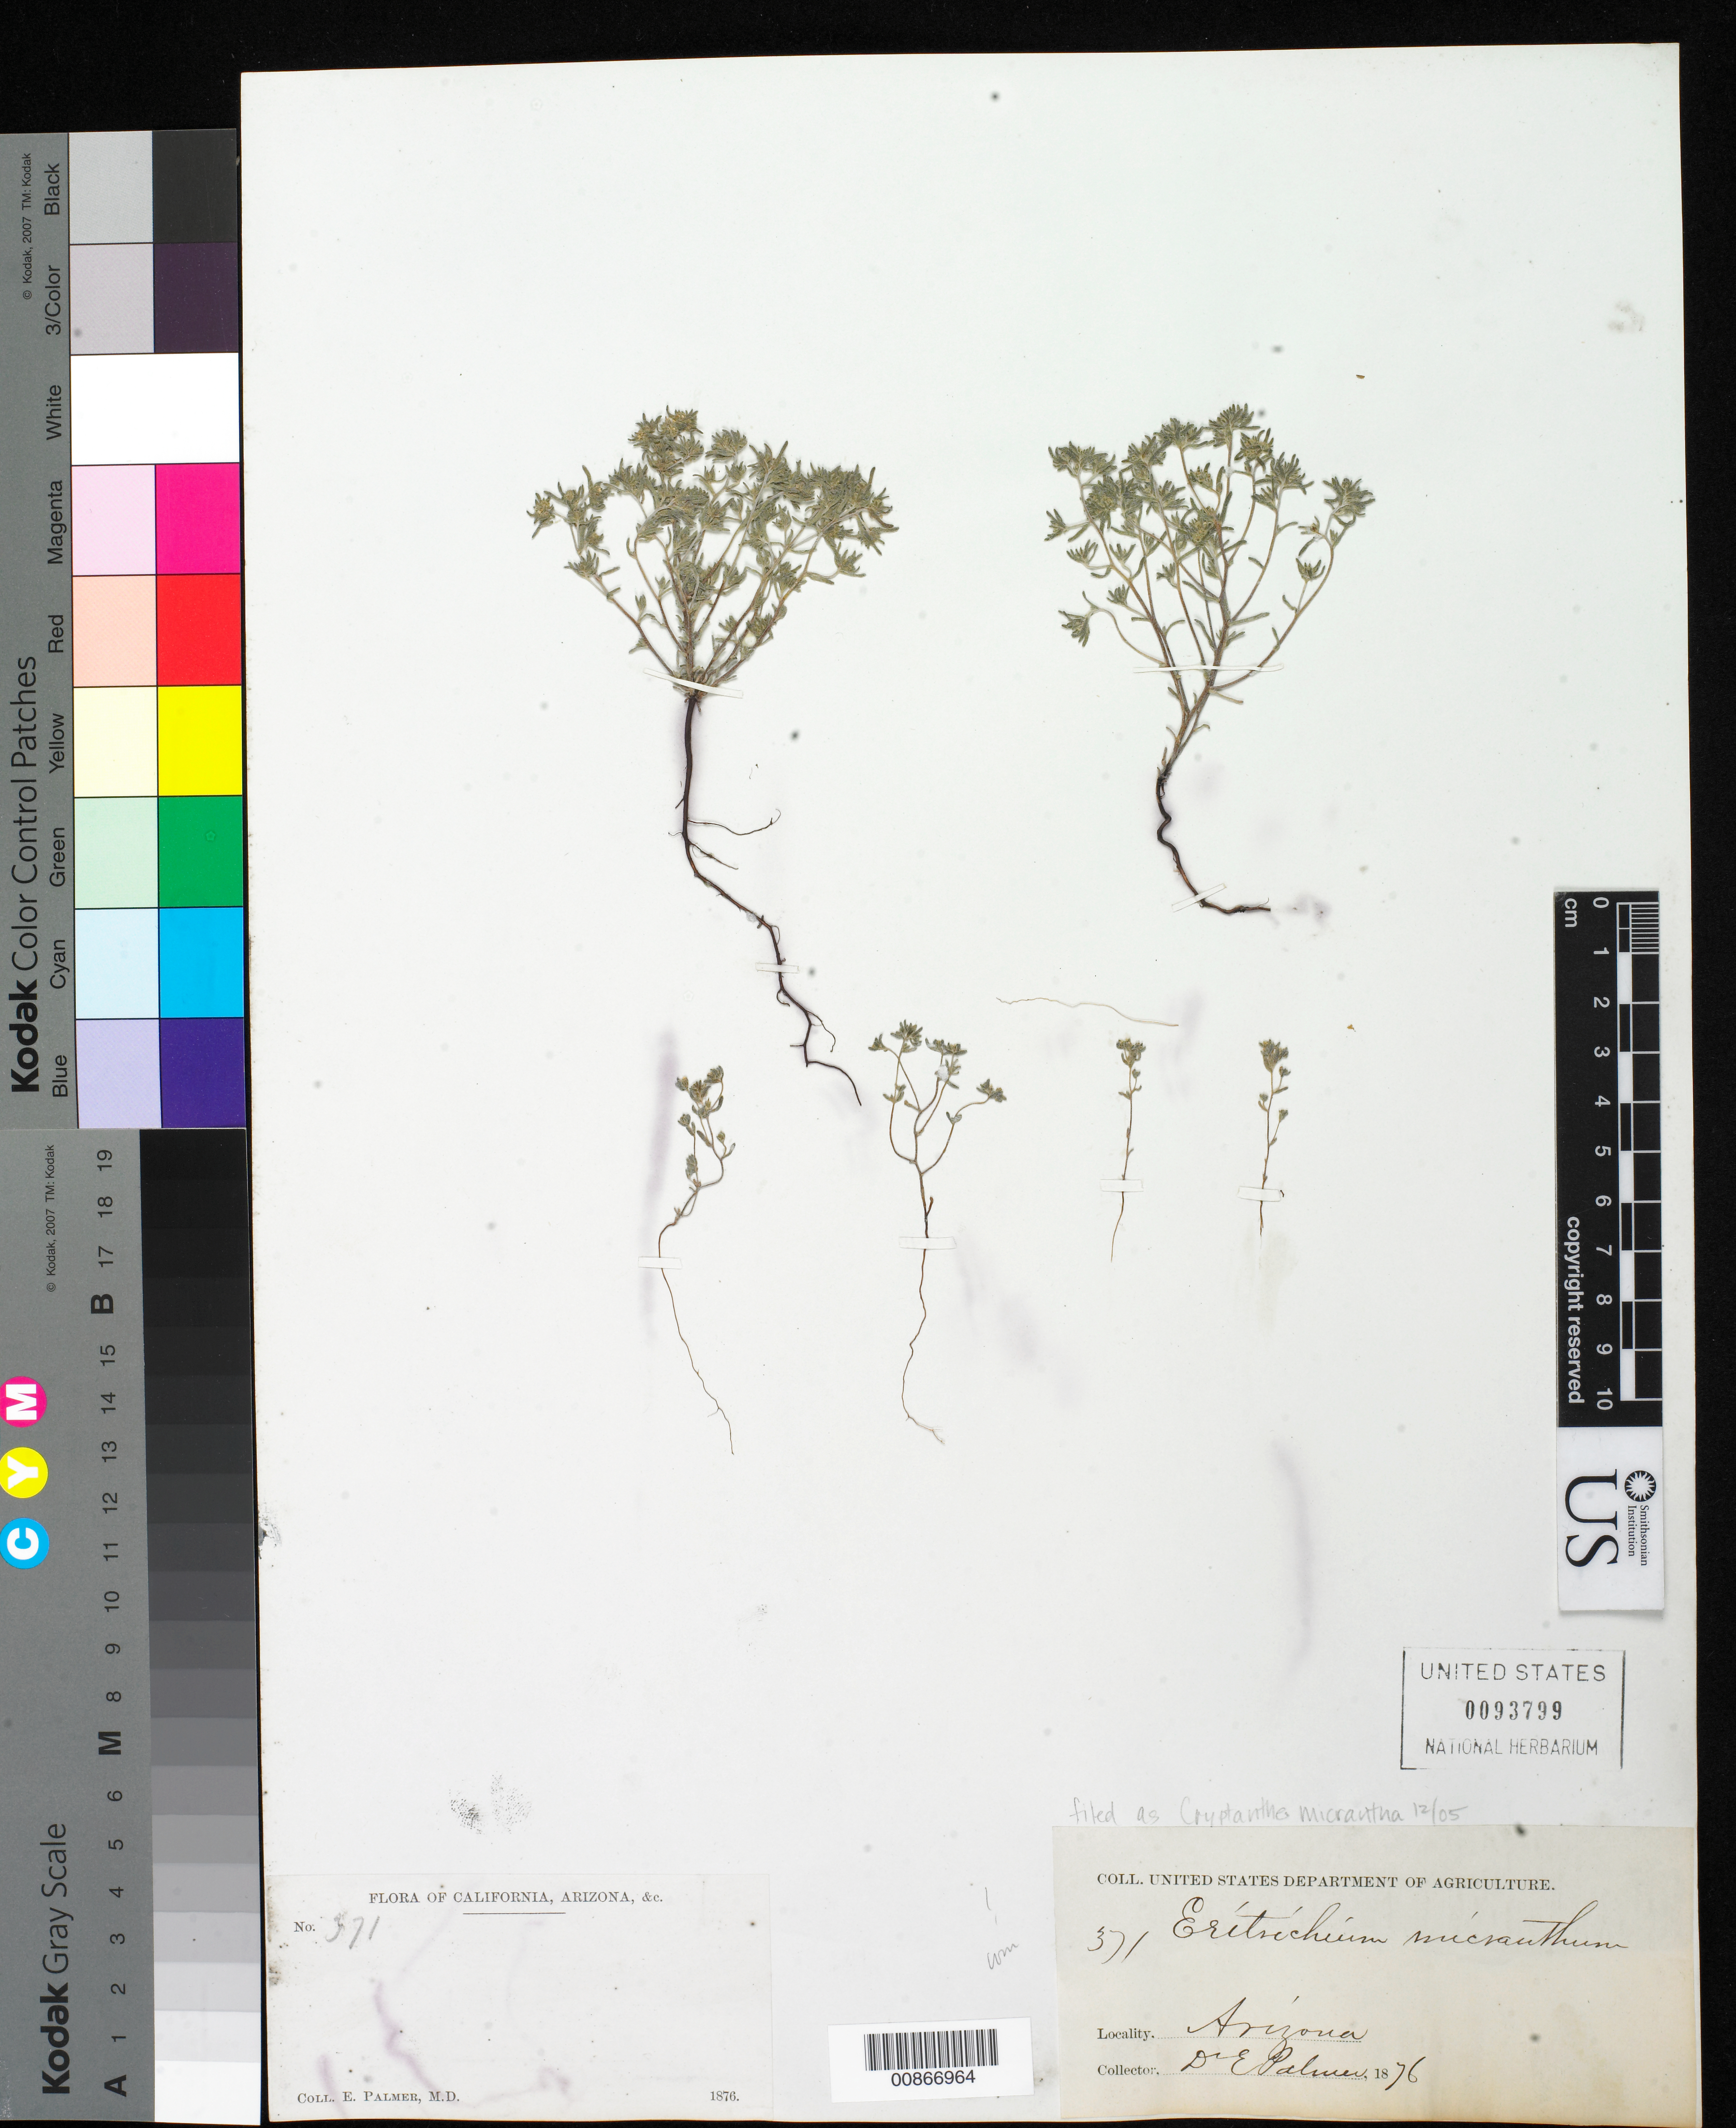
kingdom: Plantae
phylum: Tracheophyta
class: Magnoliopsida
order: Boraginales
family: Boraginaceae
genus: Cryptantha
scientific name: Cryptantha micrantha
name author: (Torr.) I.M. Johnst.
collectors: E. Palmer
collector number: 371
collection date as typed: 1876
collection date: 1876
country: United States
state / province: Arizona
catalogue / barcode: US 93799